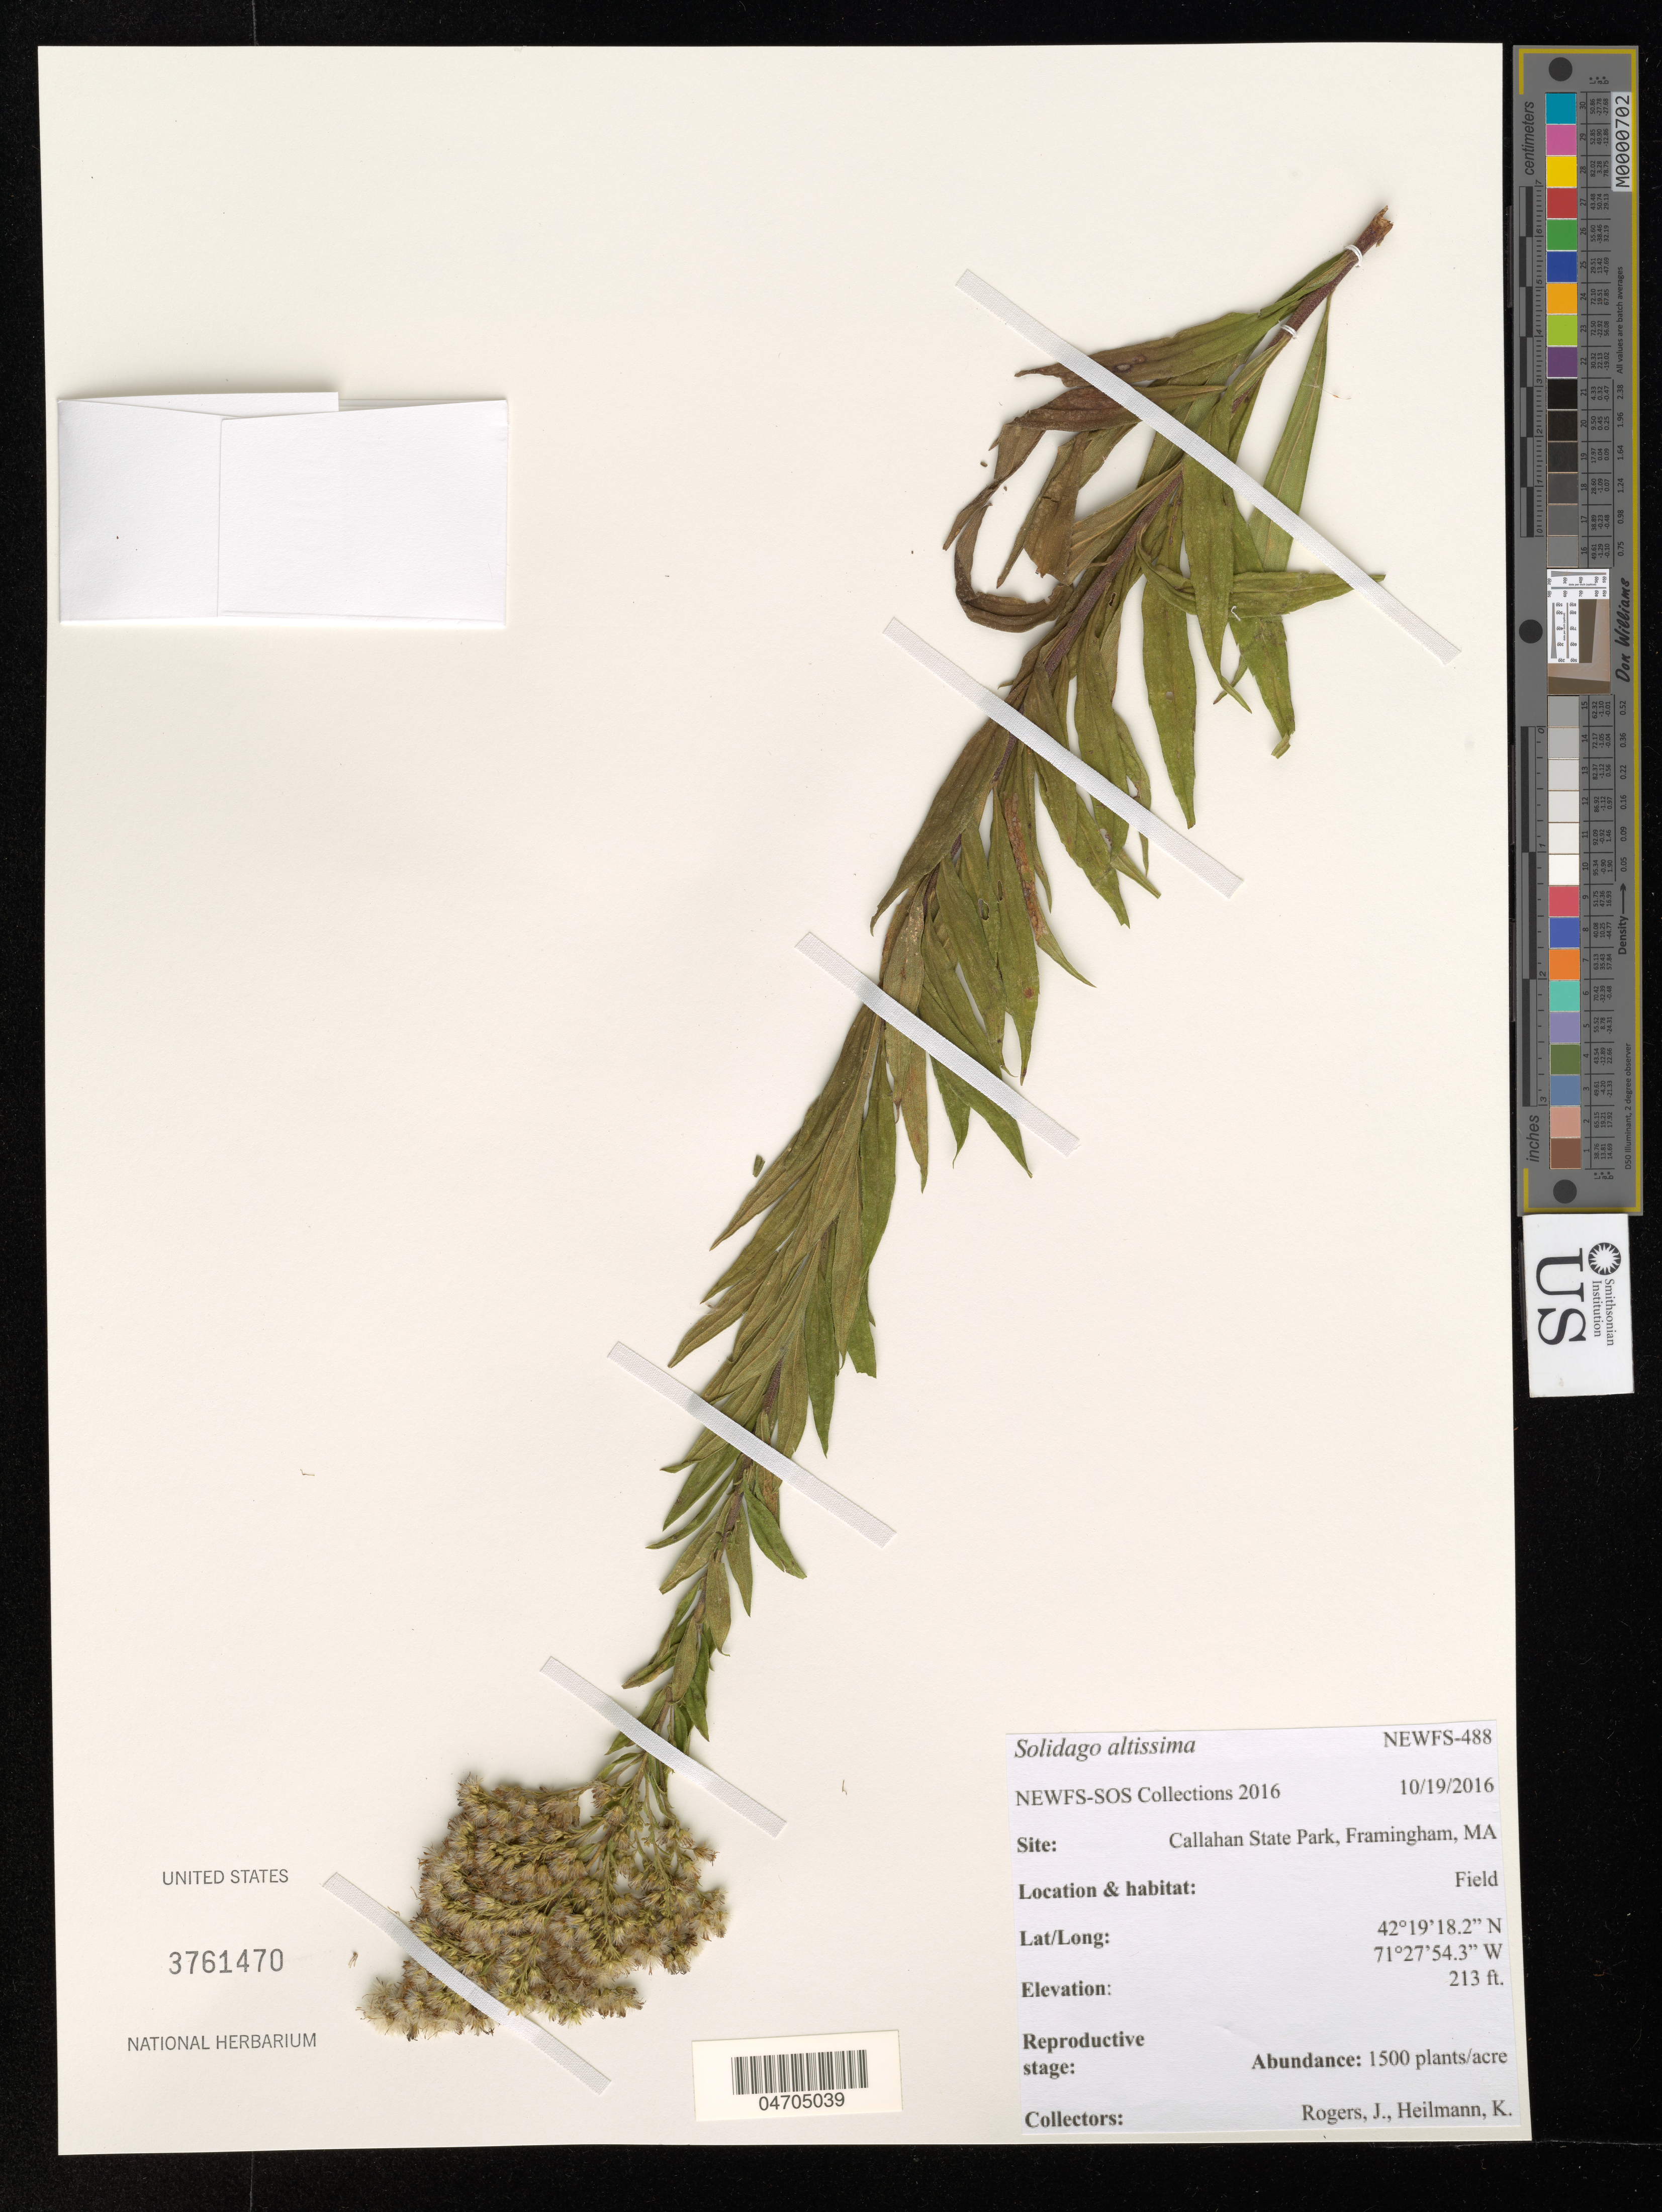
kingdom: Plantae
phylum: Tracheophyta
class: Magnoliopsida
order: Asterales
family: Asteraceae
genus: Solidago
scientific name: Solidago altissima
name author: L.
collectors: J. Rogers & K. Heilmann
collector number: NEWFS-488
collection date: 2016-10-19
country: United States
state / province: Massachusetts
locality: Callahan State Park, Framingham.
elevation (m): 65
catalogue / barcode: US 3761470